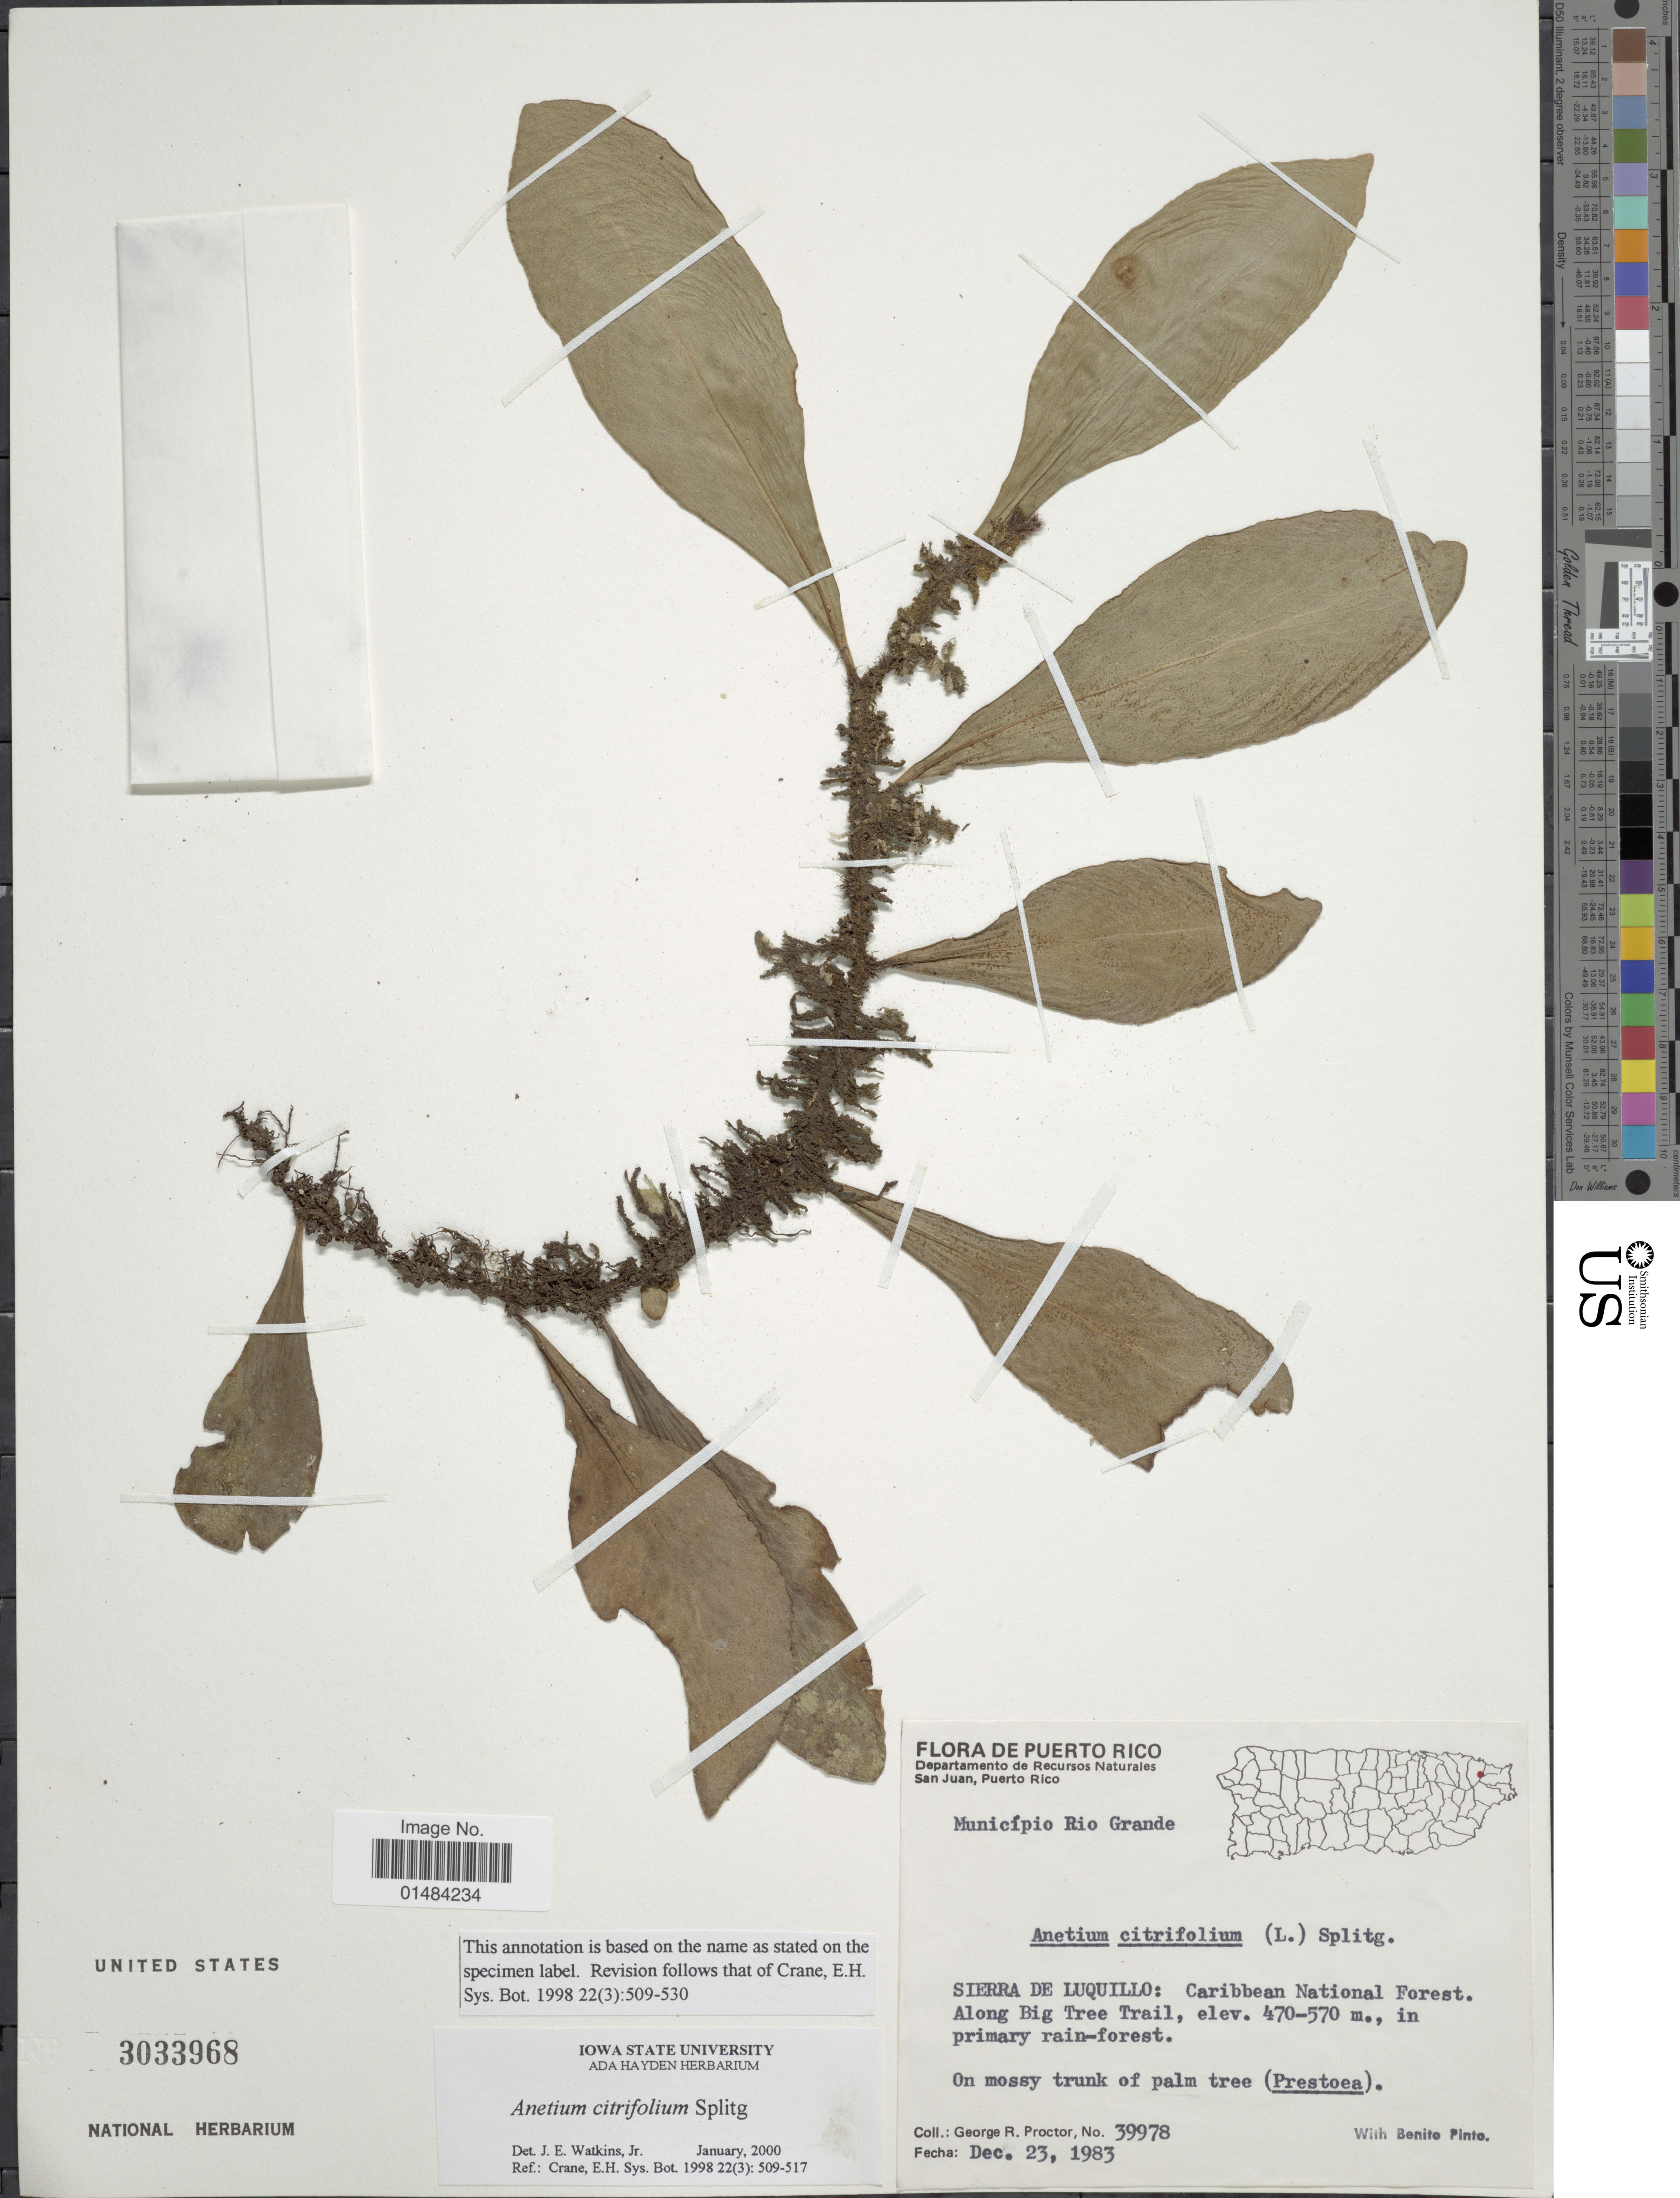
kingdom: Plantae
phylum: Tracheophyta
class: Polypodiopsida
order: Polypodiales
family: Pteridaceae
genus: Anetium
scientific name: Anetium citrifolium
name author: (L.) Splitg.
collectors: G. R. Proctor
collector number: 39978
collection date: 1983-12-23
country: Puerto Rico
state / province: Río Grande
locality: Puerto Rico, San Juan, Município Rio Grande. Sierra de Luquillo: Caribbean National Forest. Along Big Tree Trail.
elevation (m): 470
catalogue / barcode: US 3033968